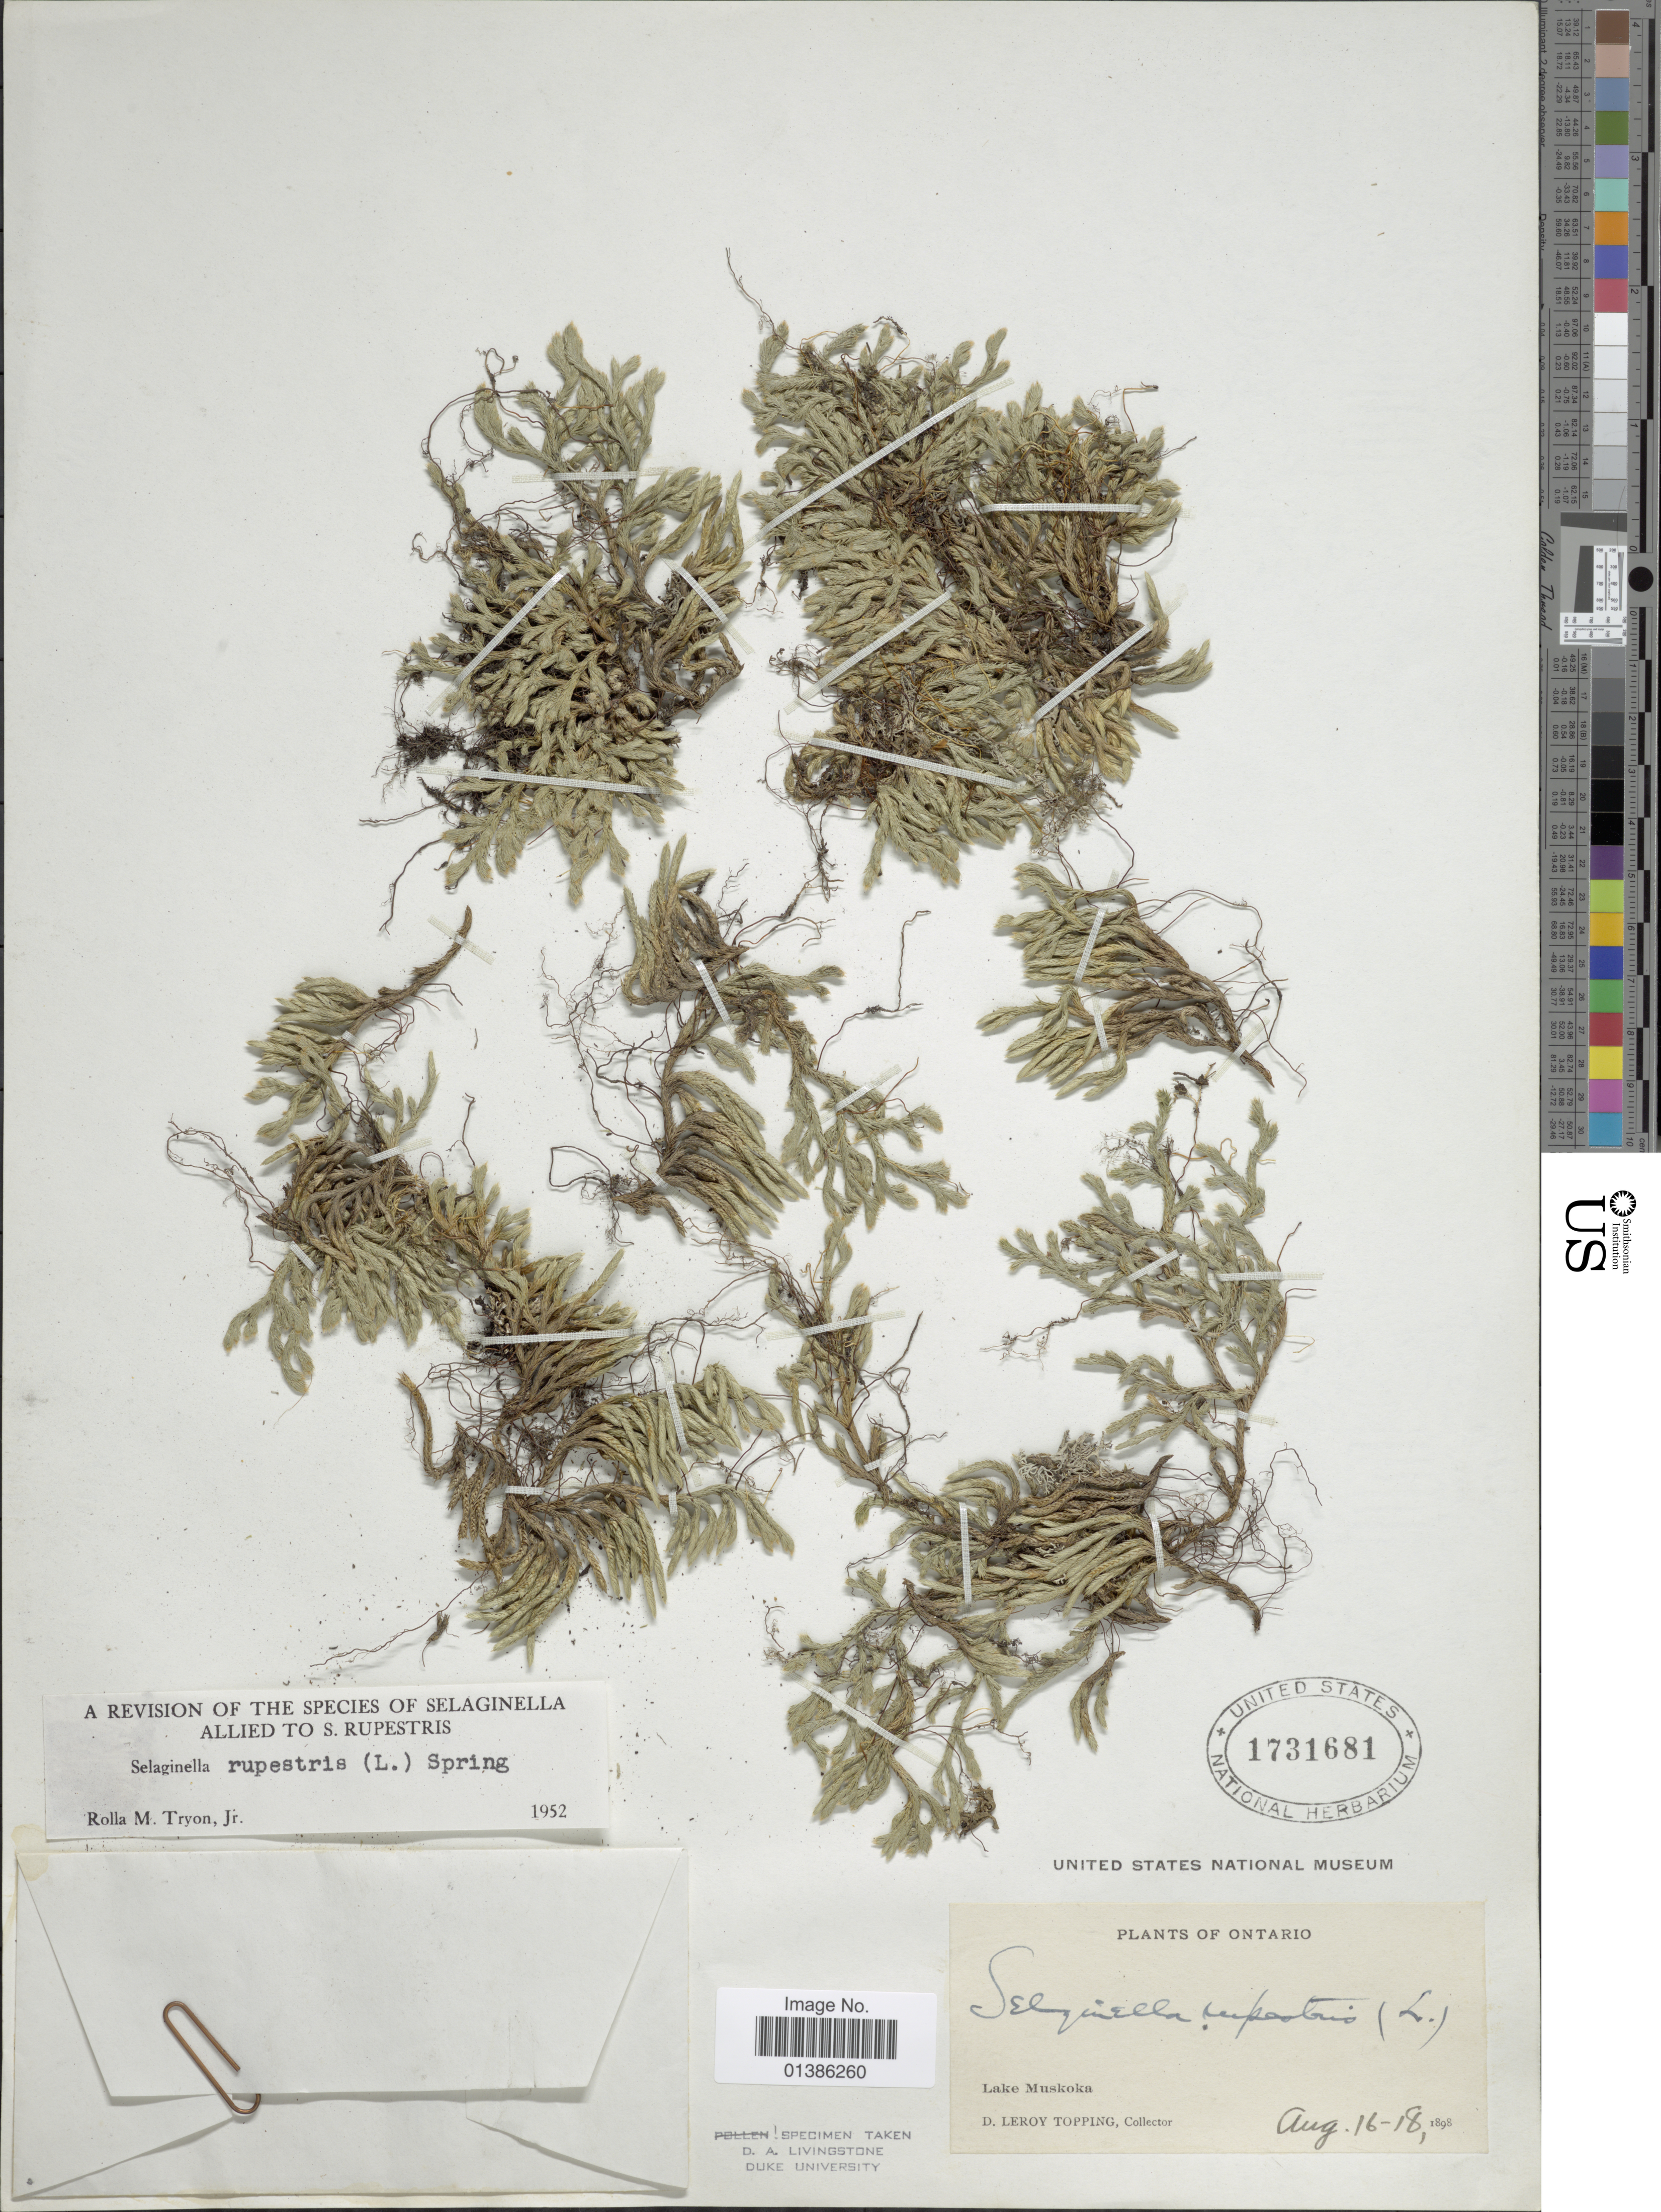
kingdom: Plantae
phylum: Tracheophyta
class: Lycopodiopsida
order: Selaginellales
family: Selaginellaceae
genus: Selaginella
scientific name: Selaginella rupestris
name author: (L.) Spring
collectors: D. L. Topping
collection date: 1898-08-16/1898-08-18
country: Canada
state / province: Ontario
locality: Lake Muskoka.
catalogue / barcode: US 1731681